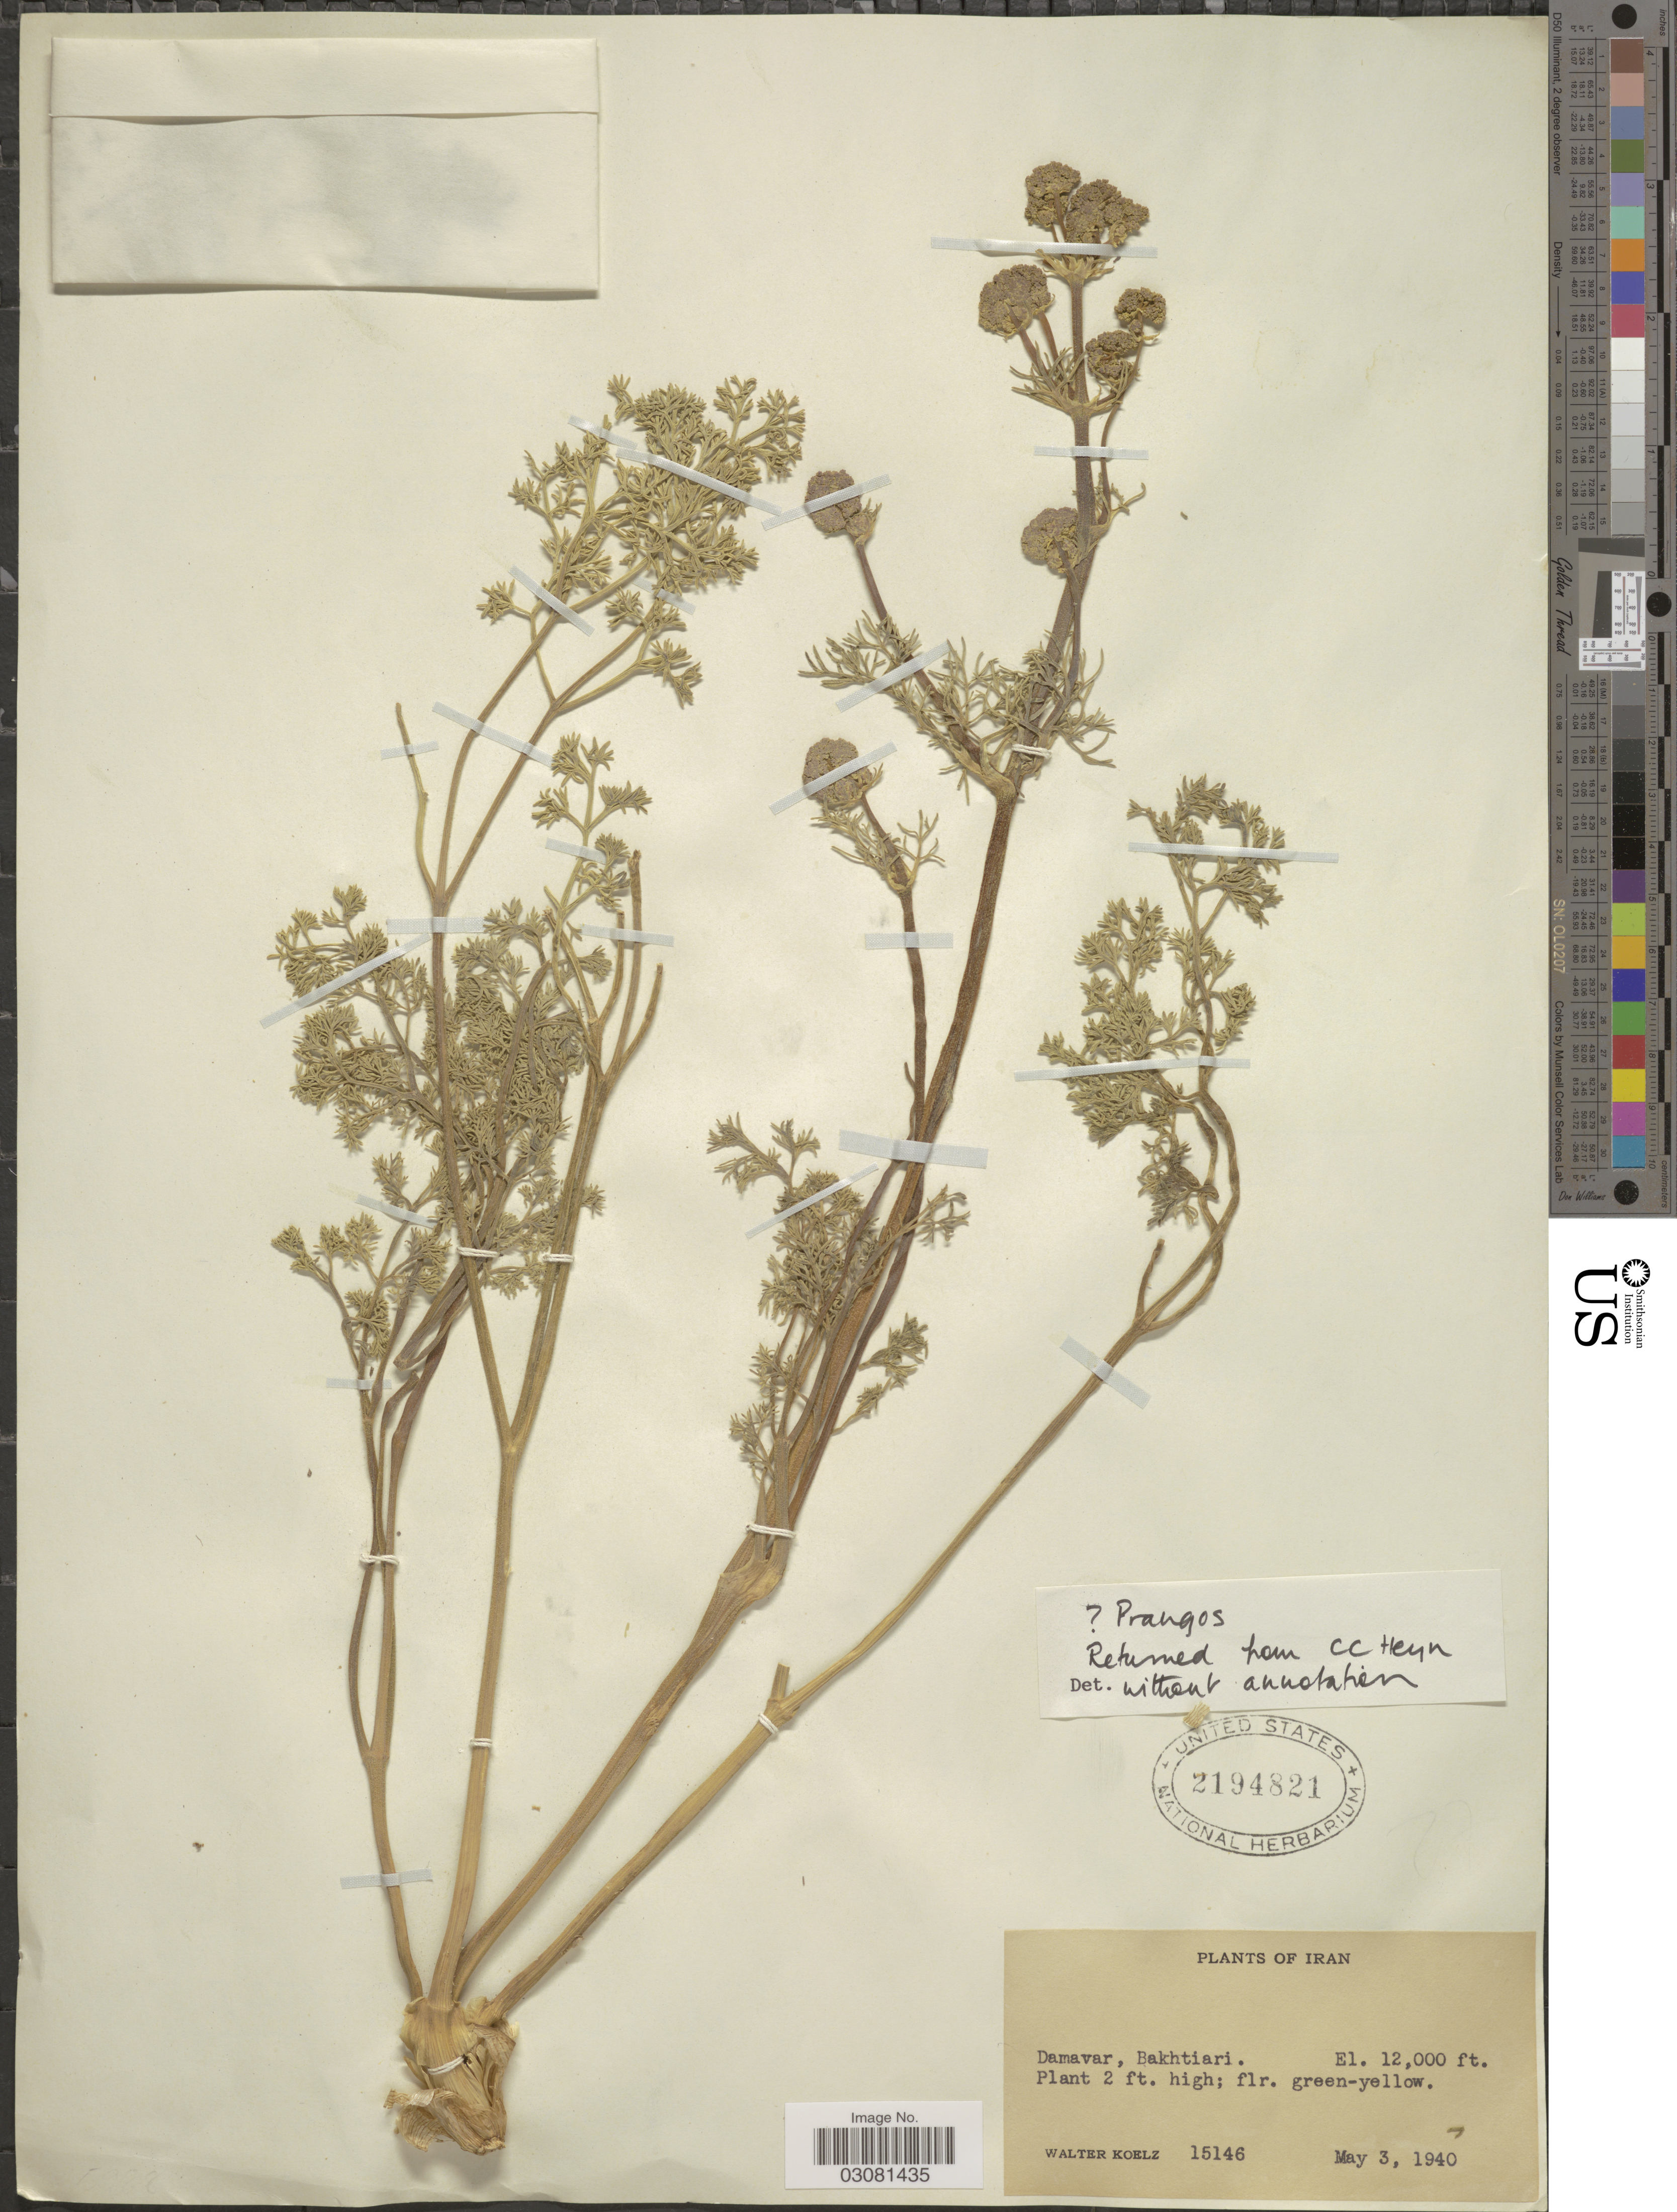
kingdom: Plantae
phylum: Tracheophyta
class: Magnoliopsida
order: Apiales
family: Apiaceae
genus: Prangos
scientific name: Prangos sp.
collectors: W. N. Koelz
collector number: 15146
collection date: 1940-05-03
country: Iran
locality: Damavar, Bakhtiari.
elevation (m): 3658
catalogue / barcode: US 2194821